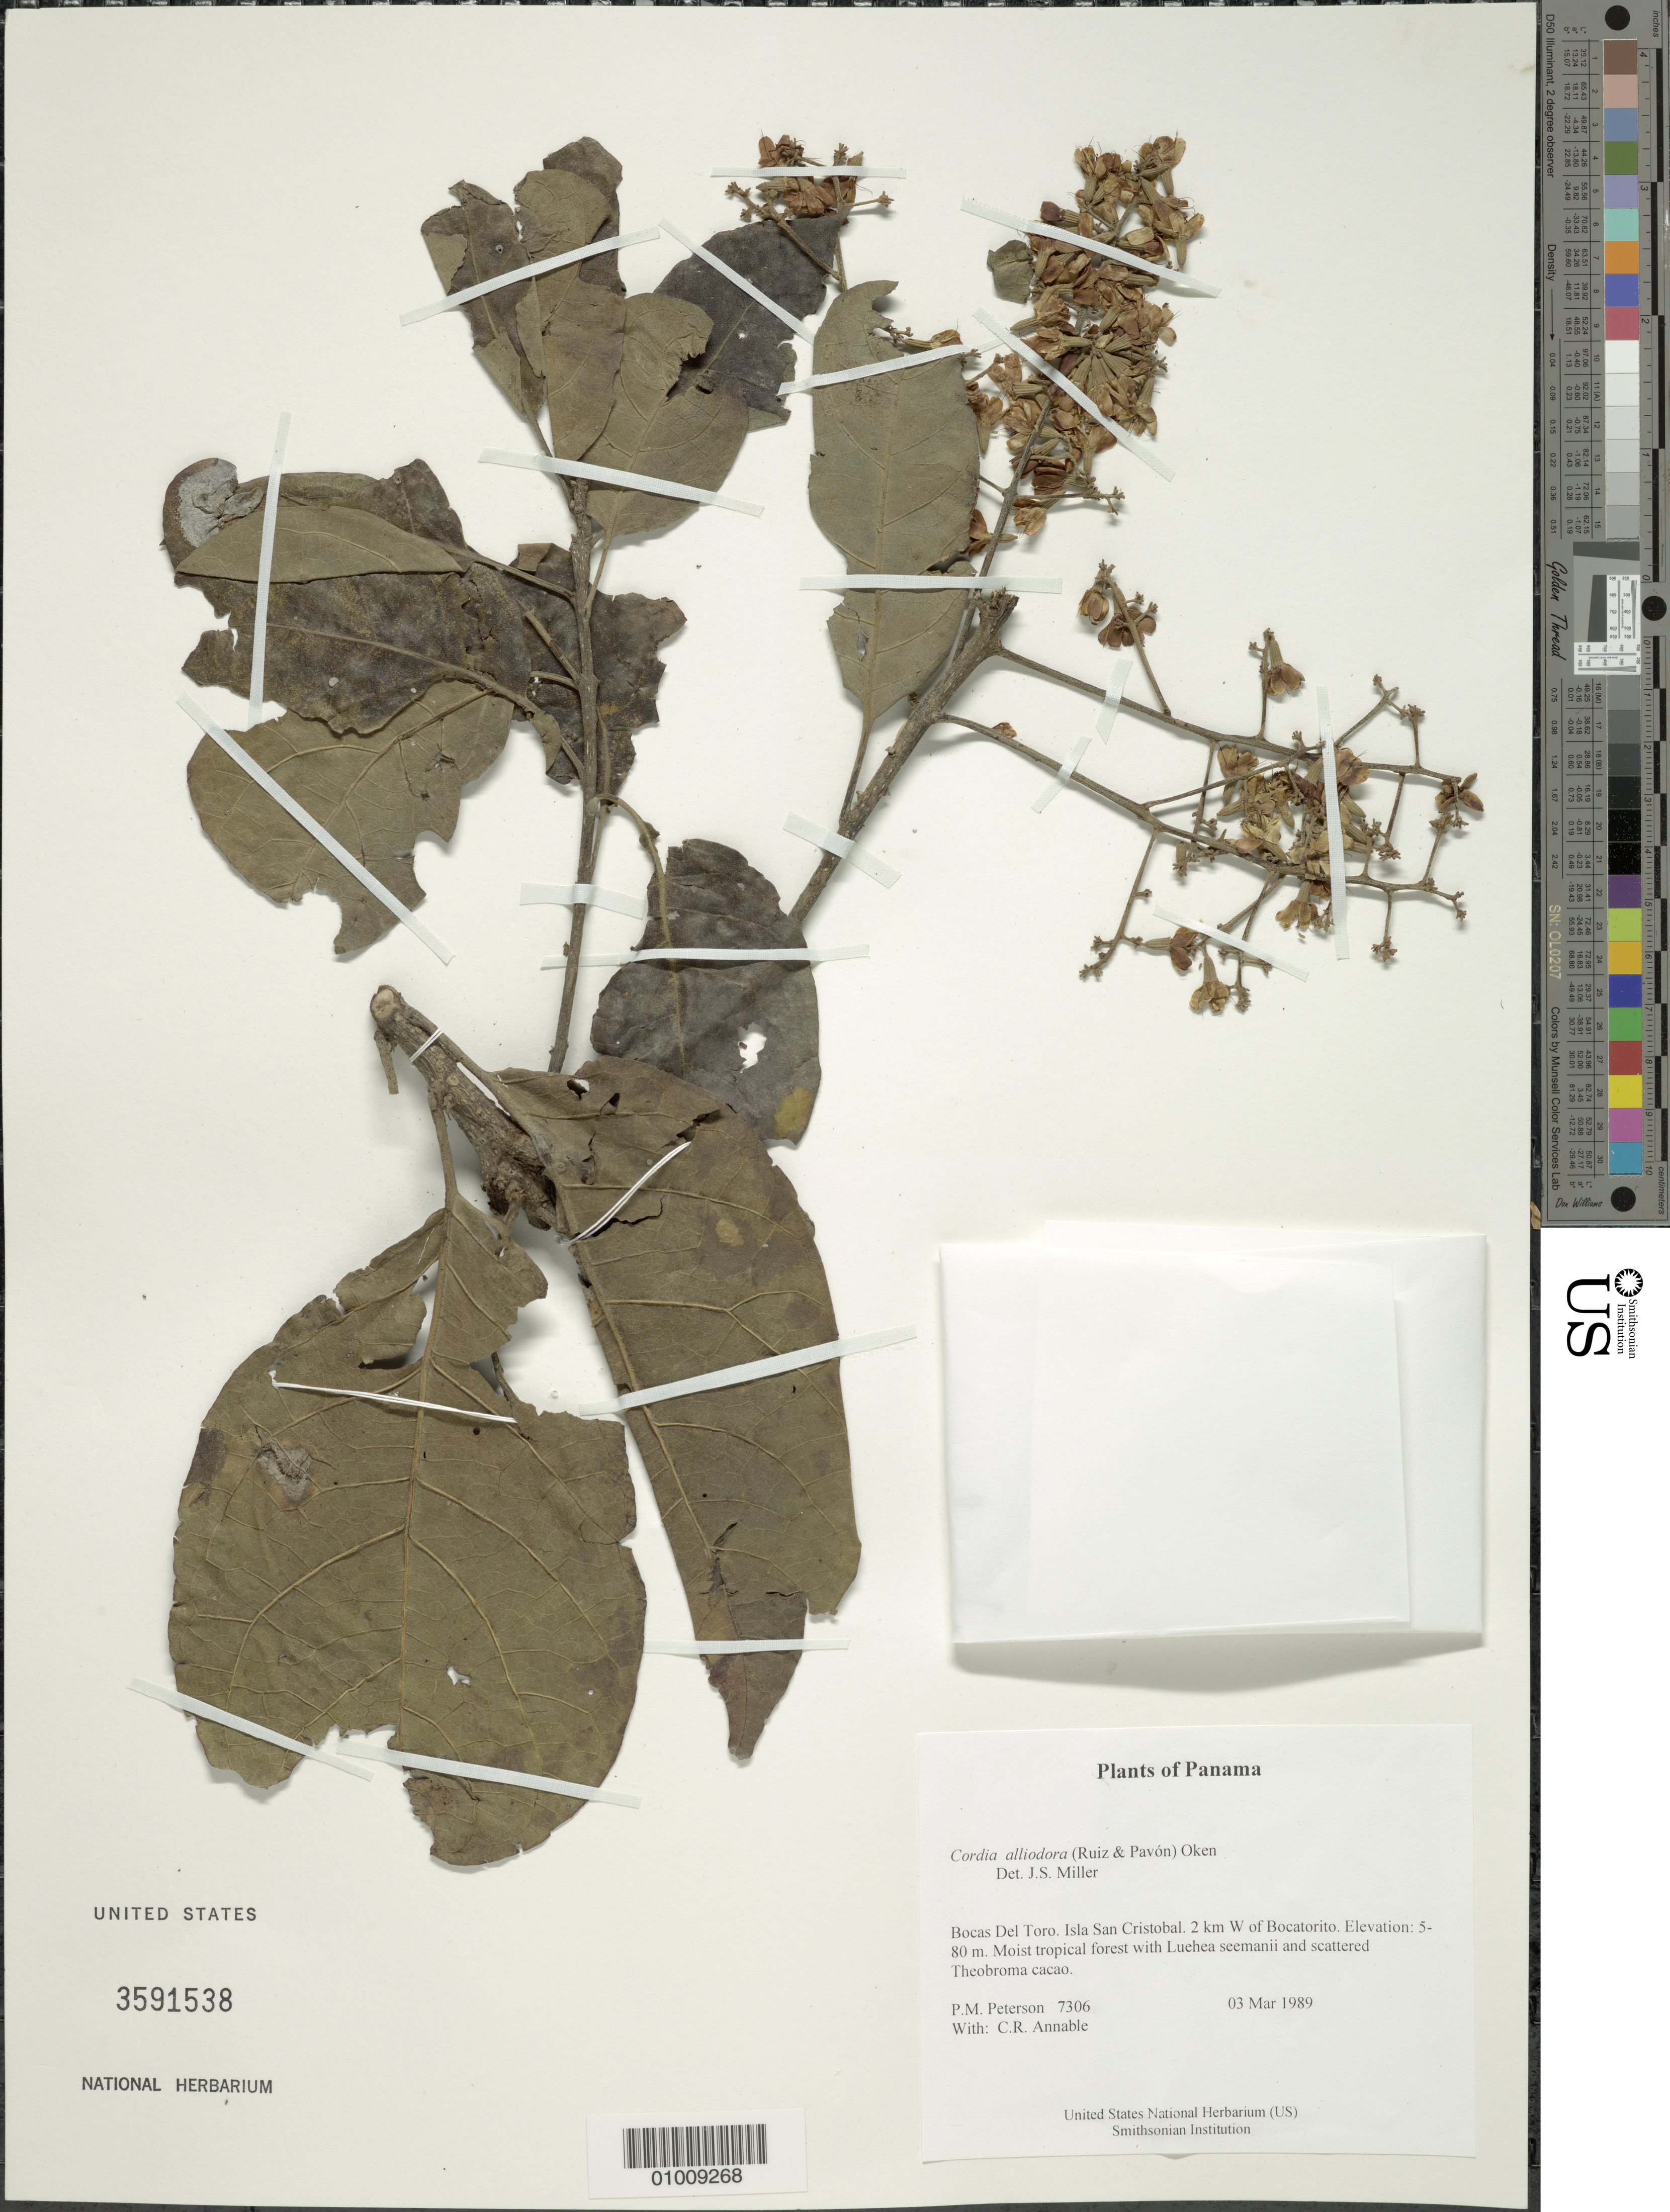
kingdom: Plantae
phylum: Tracheophyta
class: Magnoliopsida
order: Boraginales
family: Cordiaceae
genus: Cordia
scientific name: Cordia alliodora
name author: (Ruiz & Pav.) Oken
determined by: Miller, James S., (MO), Missouri Botanical Garden (UNITED STATES)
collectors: P. M. Peterson & C. R. Annable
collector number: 07306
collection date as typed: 03 Mar 1989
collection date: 1989-03-03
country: Panama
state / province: Bocas del Toro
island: San Cristobal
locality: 2 km W of Bocatorito.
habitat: Moist tropical forest with Luehea seemanii and scattered Theobroma cacao.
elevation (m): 5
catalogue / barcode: US 3591538